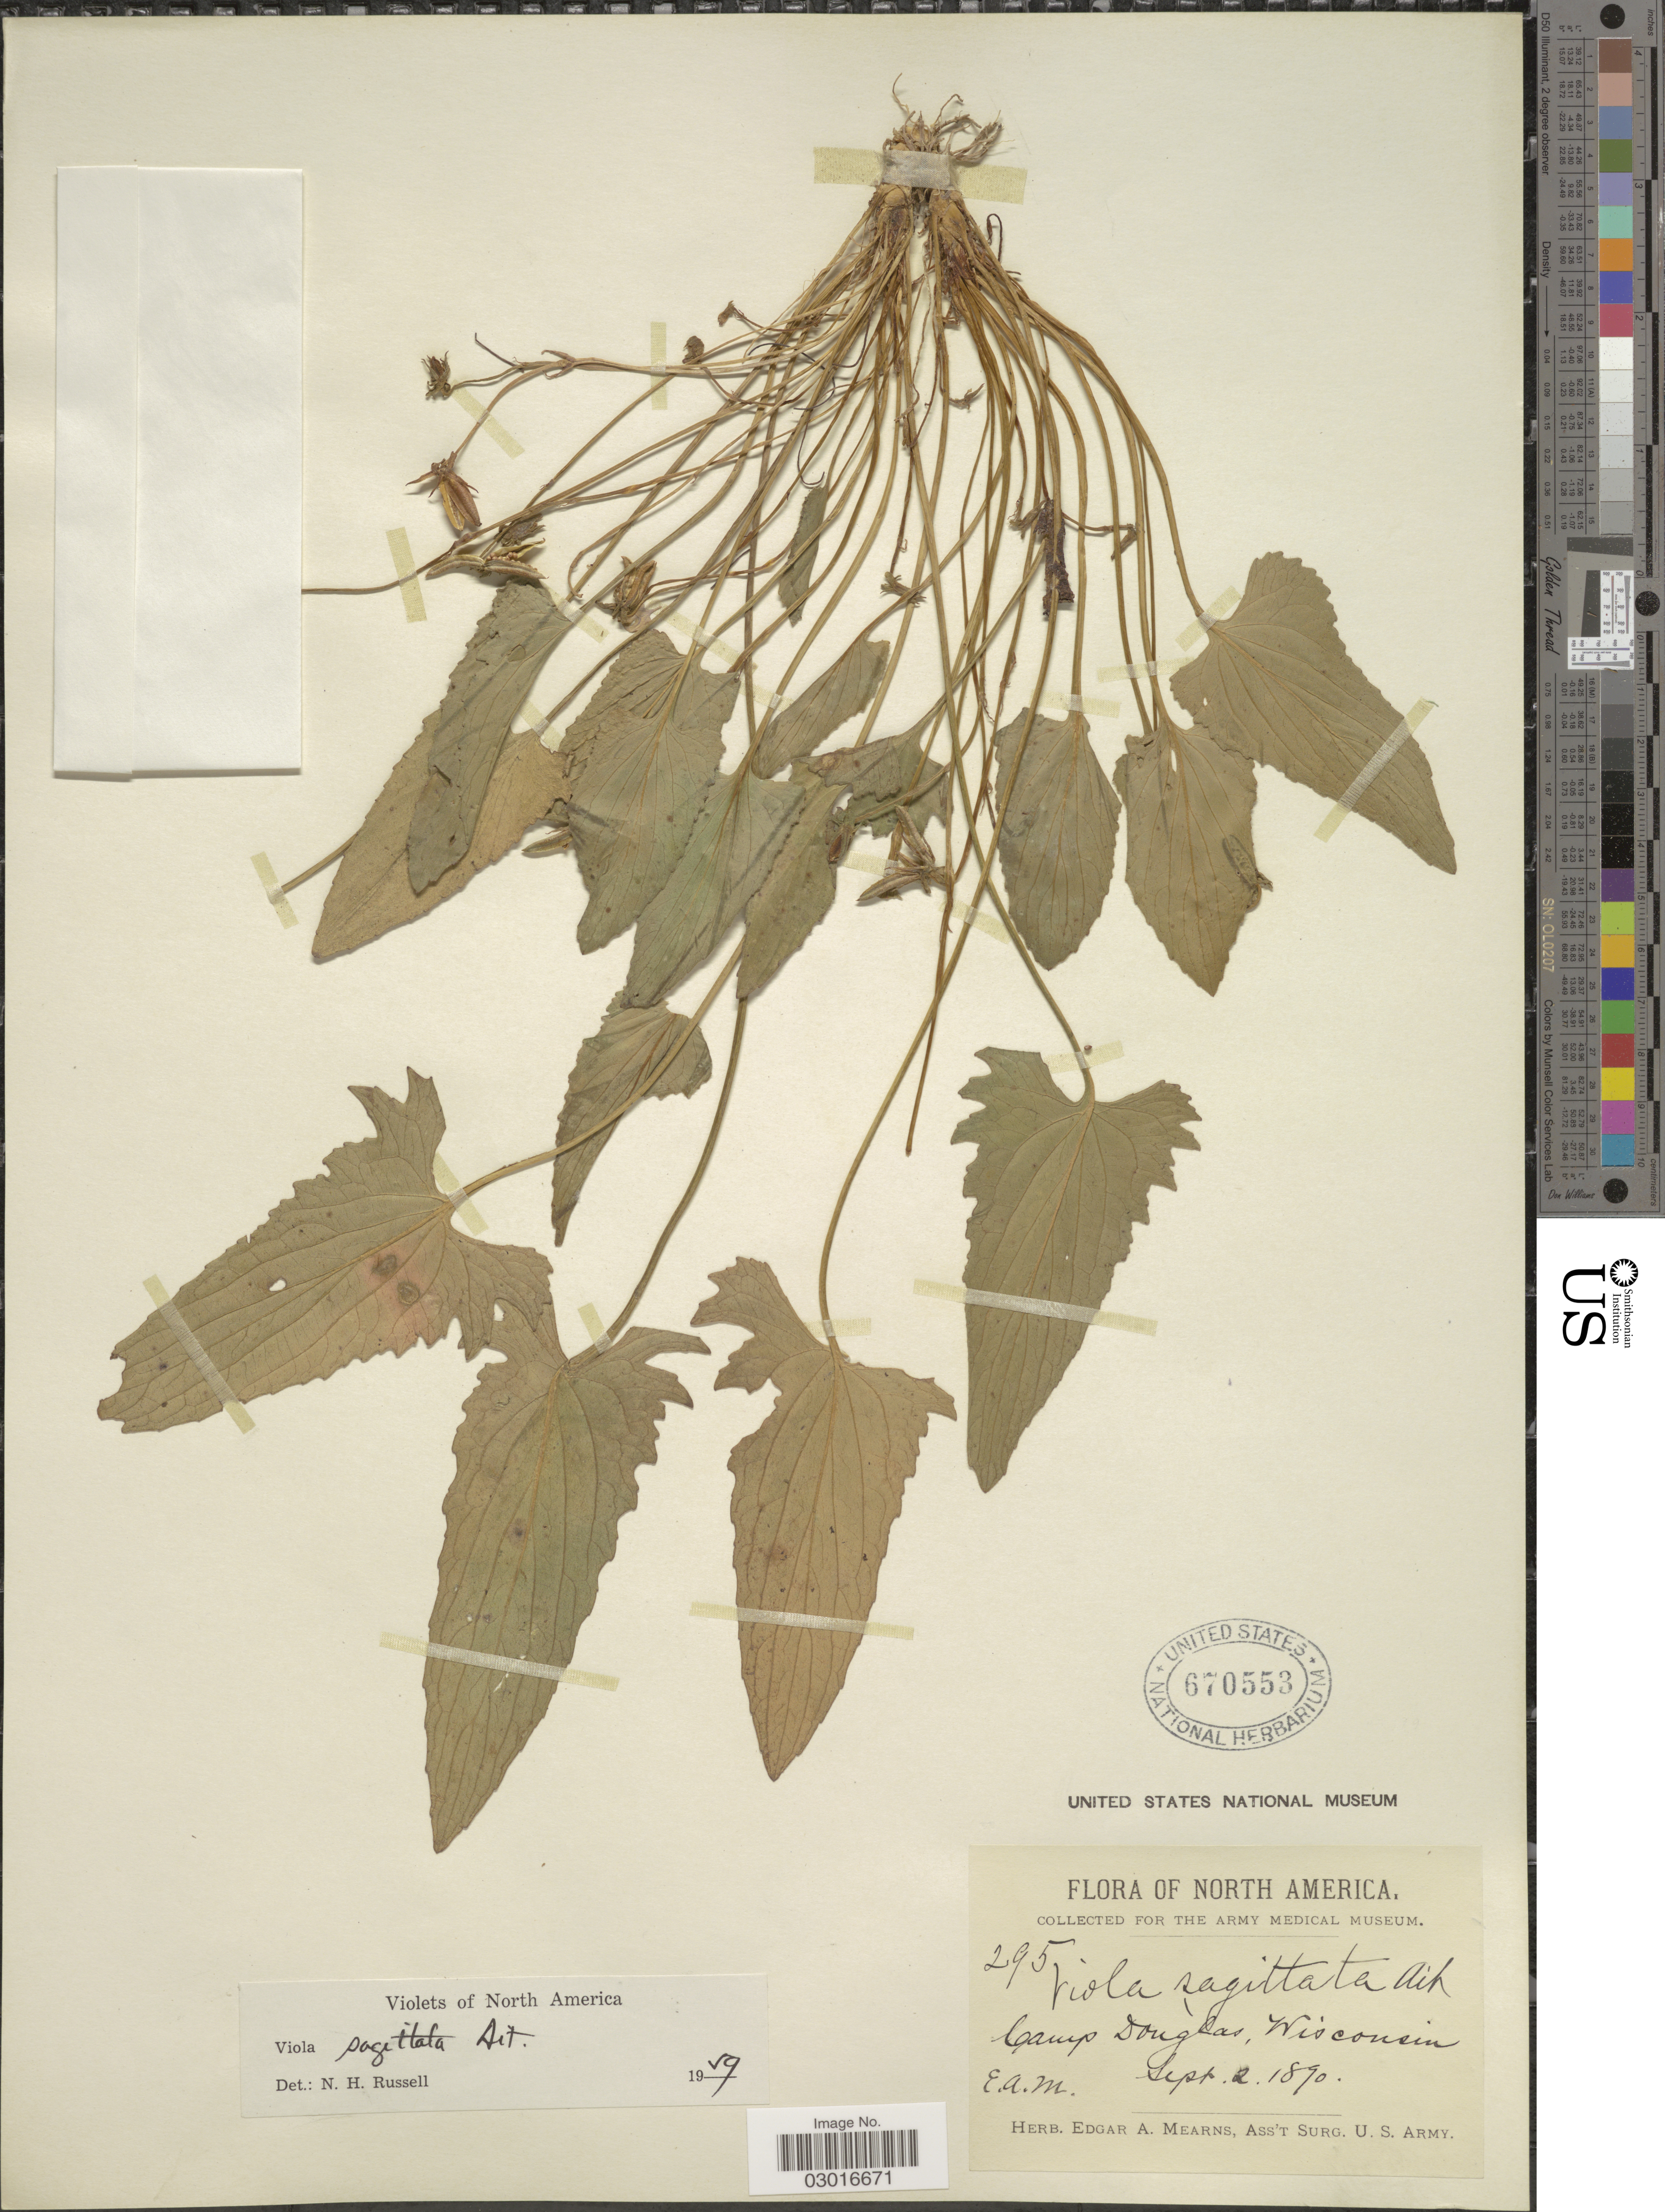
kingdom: Plantae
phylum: Tracheophyta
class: Magnoliopsida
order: Malpighiales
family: Violaceae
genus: Viola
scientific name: Viola sagittata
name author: Aiton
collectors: E. A. Mearns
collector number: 295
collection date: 1890-09-02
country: United States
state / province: Wisconsin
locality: Camp Douglas.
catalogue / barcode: US 670553